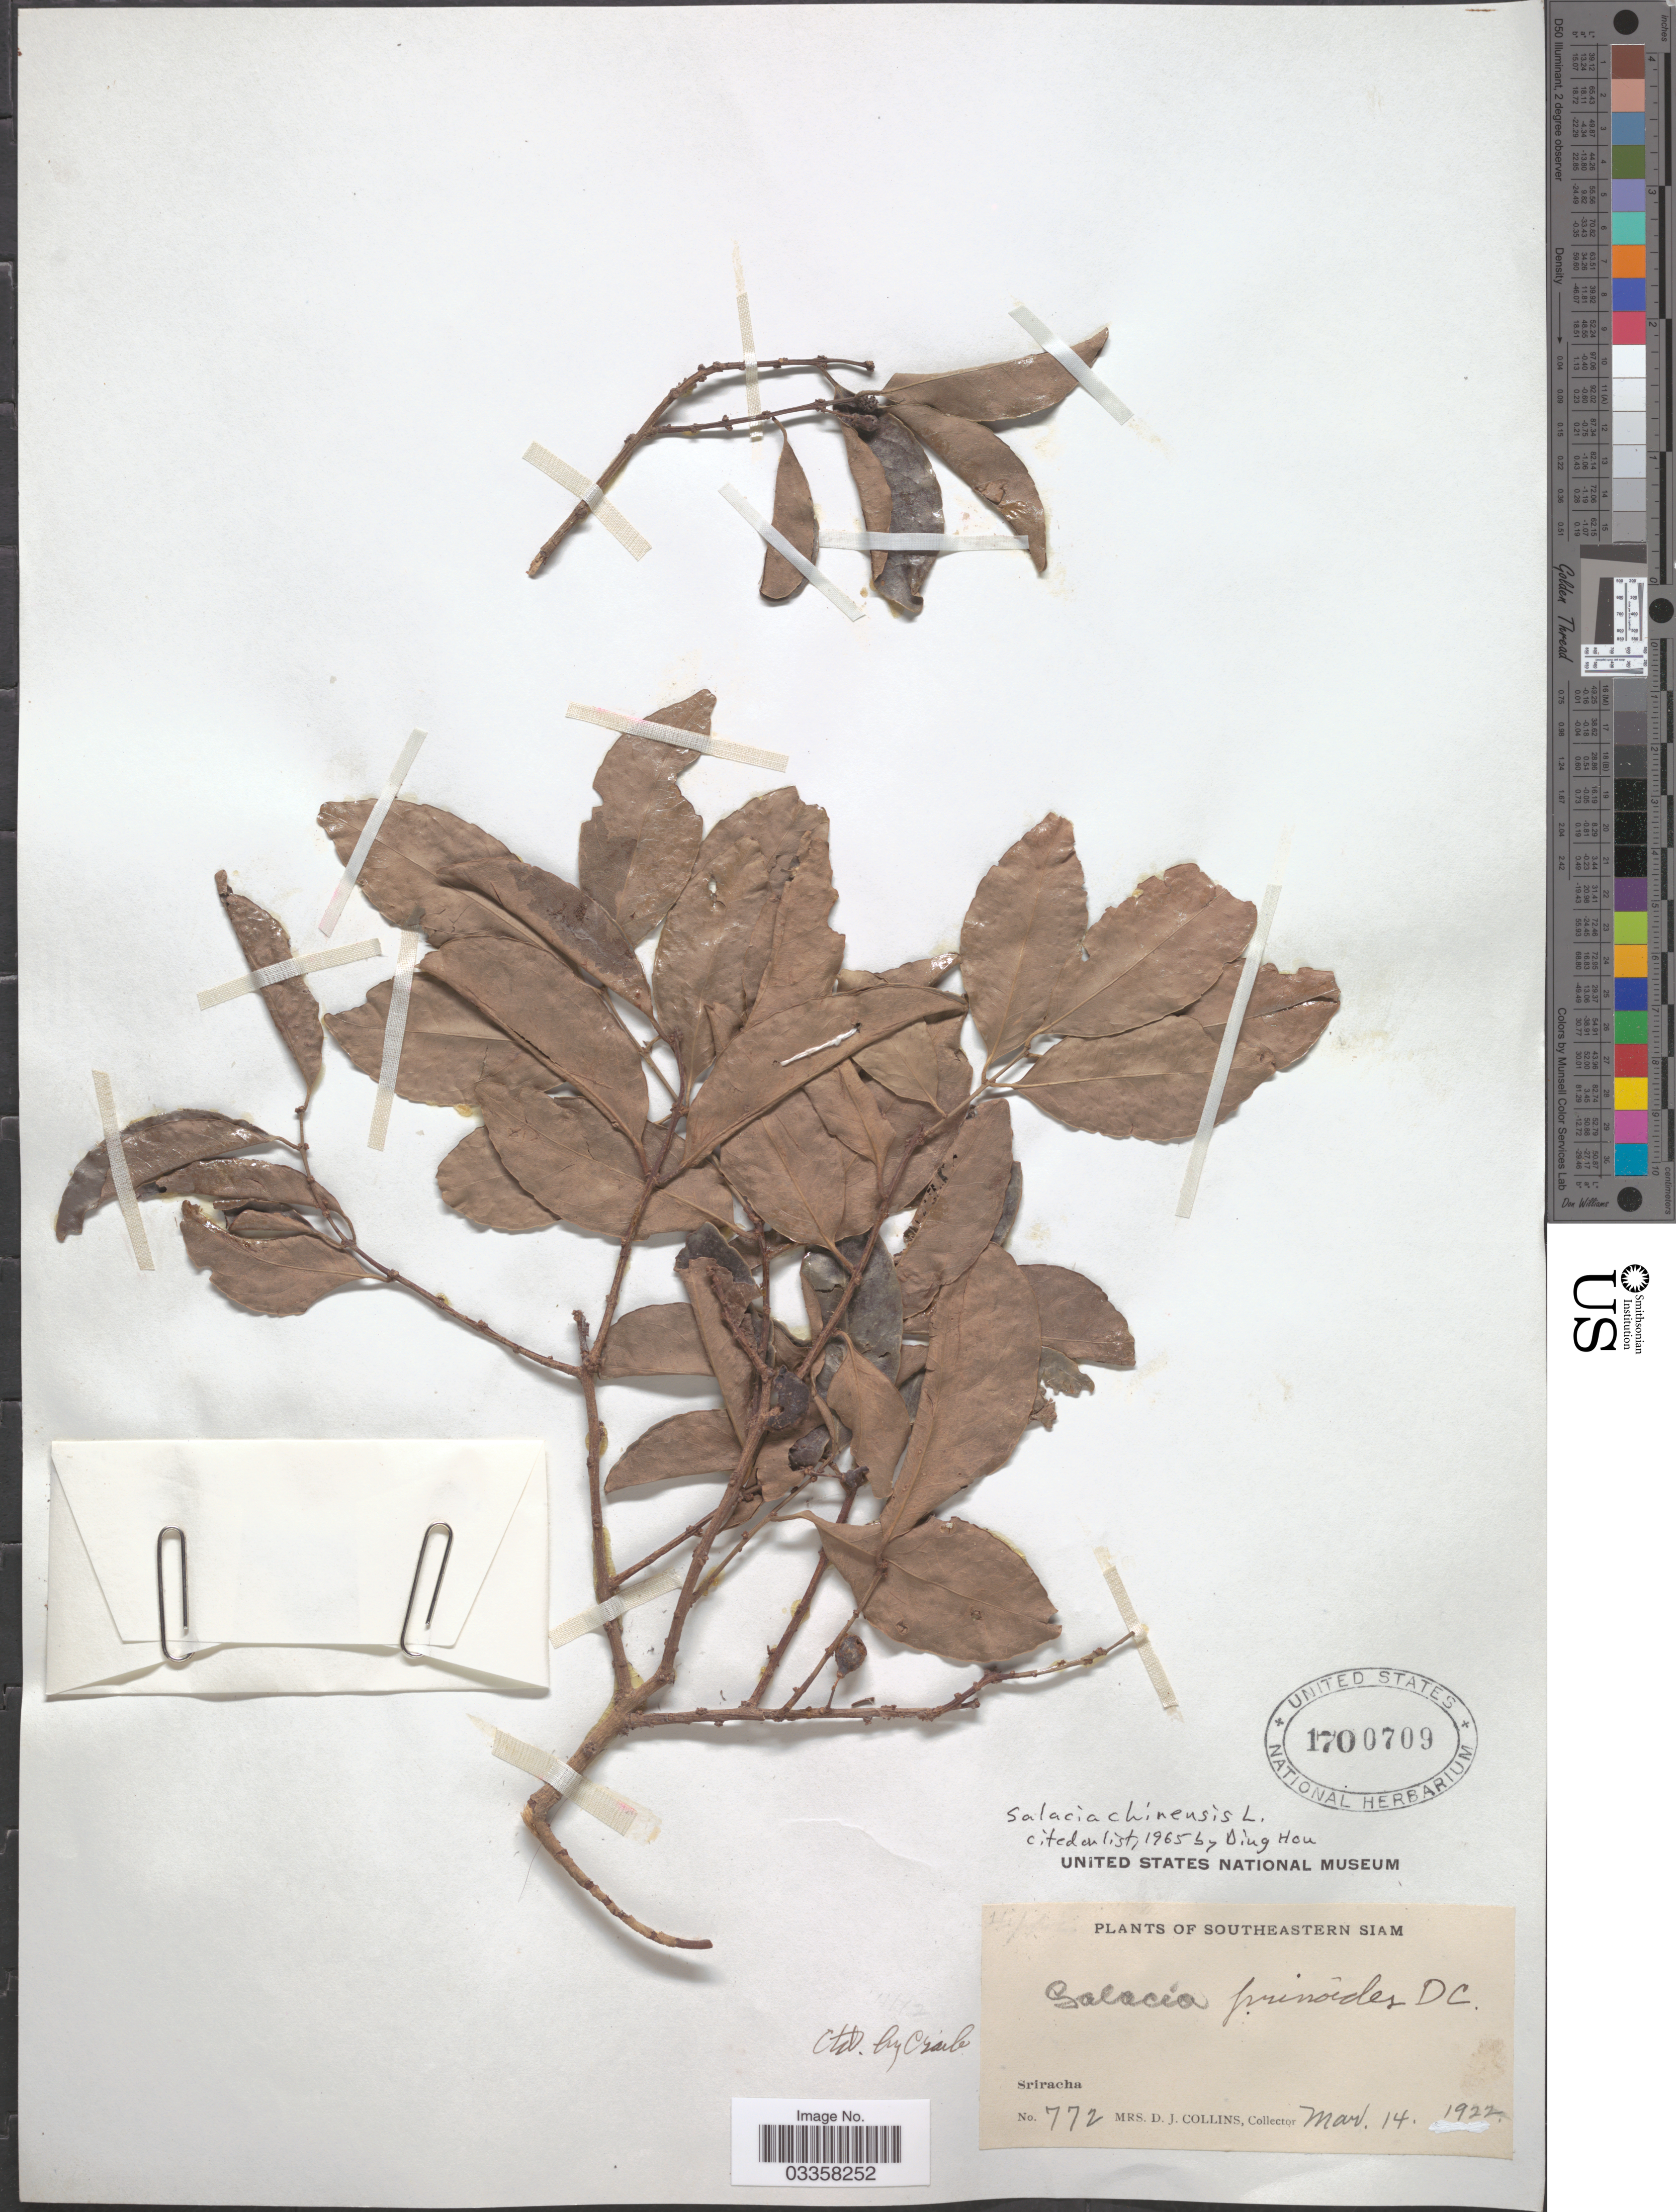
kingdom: Plantae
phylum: Tracheophyta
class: Magnoliopsida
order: Celastrales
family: Celastraceae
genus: Salacia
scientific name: Salacia chinensis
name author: L.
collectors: Mrs. D. J. Collins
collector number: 772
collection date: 1922-03-14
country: Thailand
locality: Southeastern Siam. Sriracha.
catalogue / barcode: US 1700709